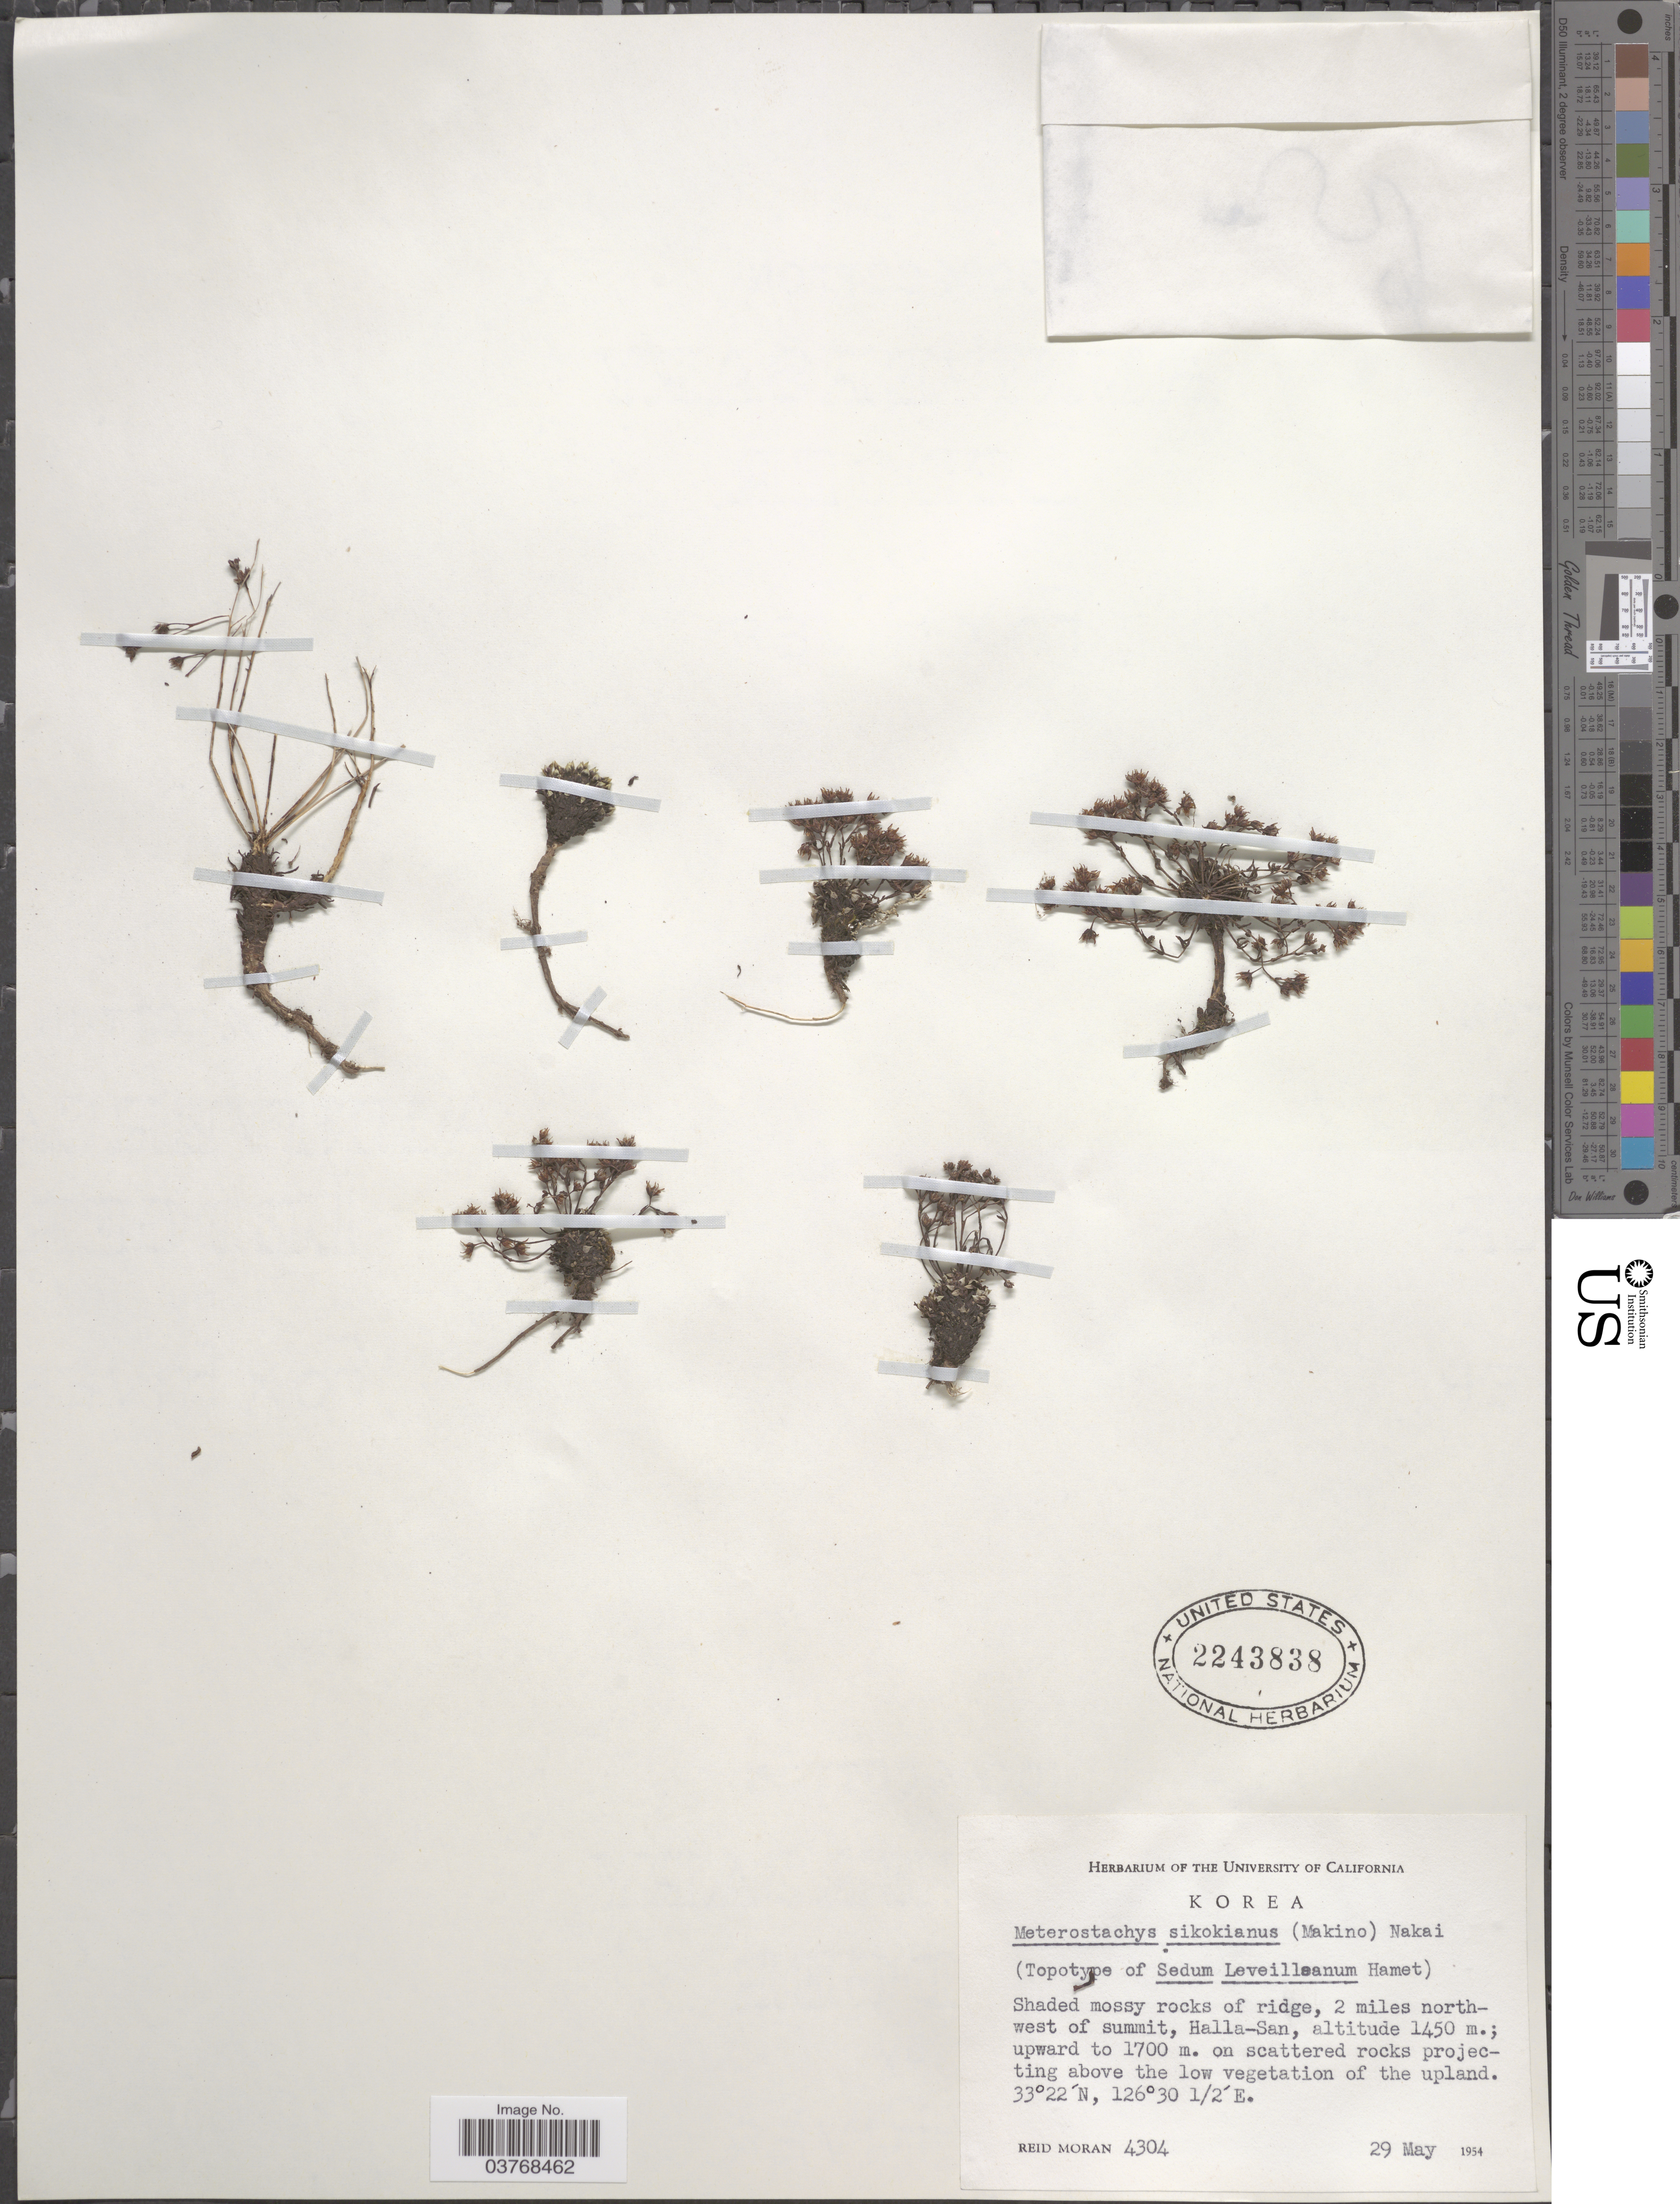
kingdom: Plantae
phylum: Tracheophyta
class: Magnoliopsida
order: Saxifragales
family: Crassulaceae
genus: Meterostachys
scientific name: Meterostachys sikokianus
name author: (Makino) Nakai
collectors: R. Moran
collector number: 4304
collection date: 1954-05-29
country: South Korea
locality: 2 miles northwest of summit, Halla-San.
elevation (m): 1450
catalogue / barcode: US 2243838